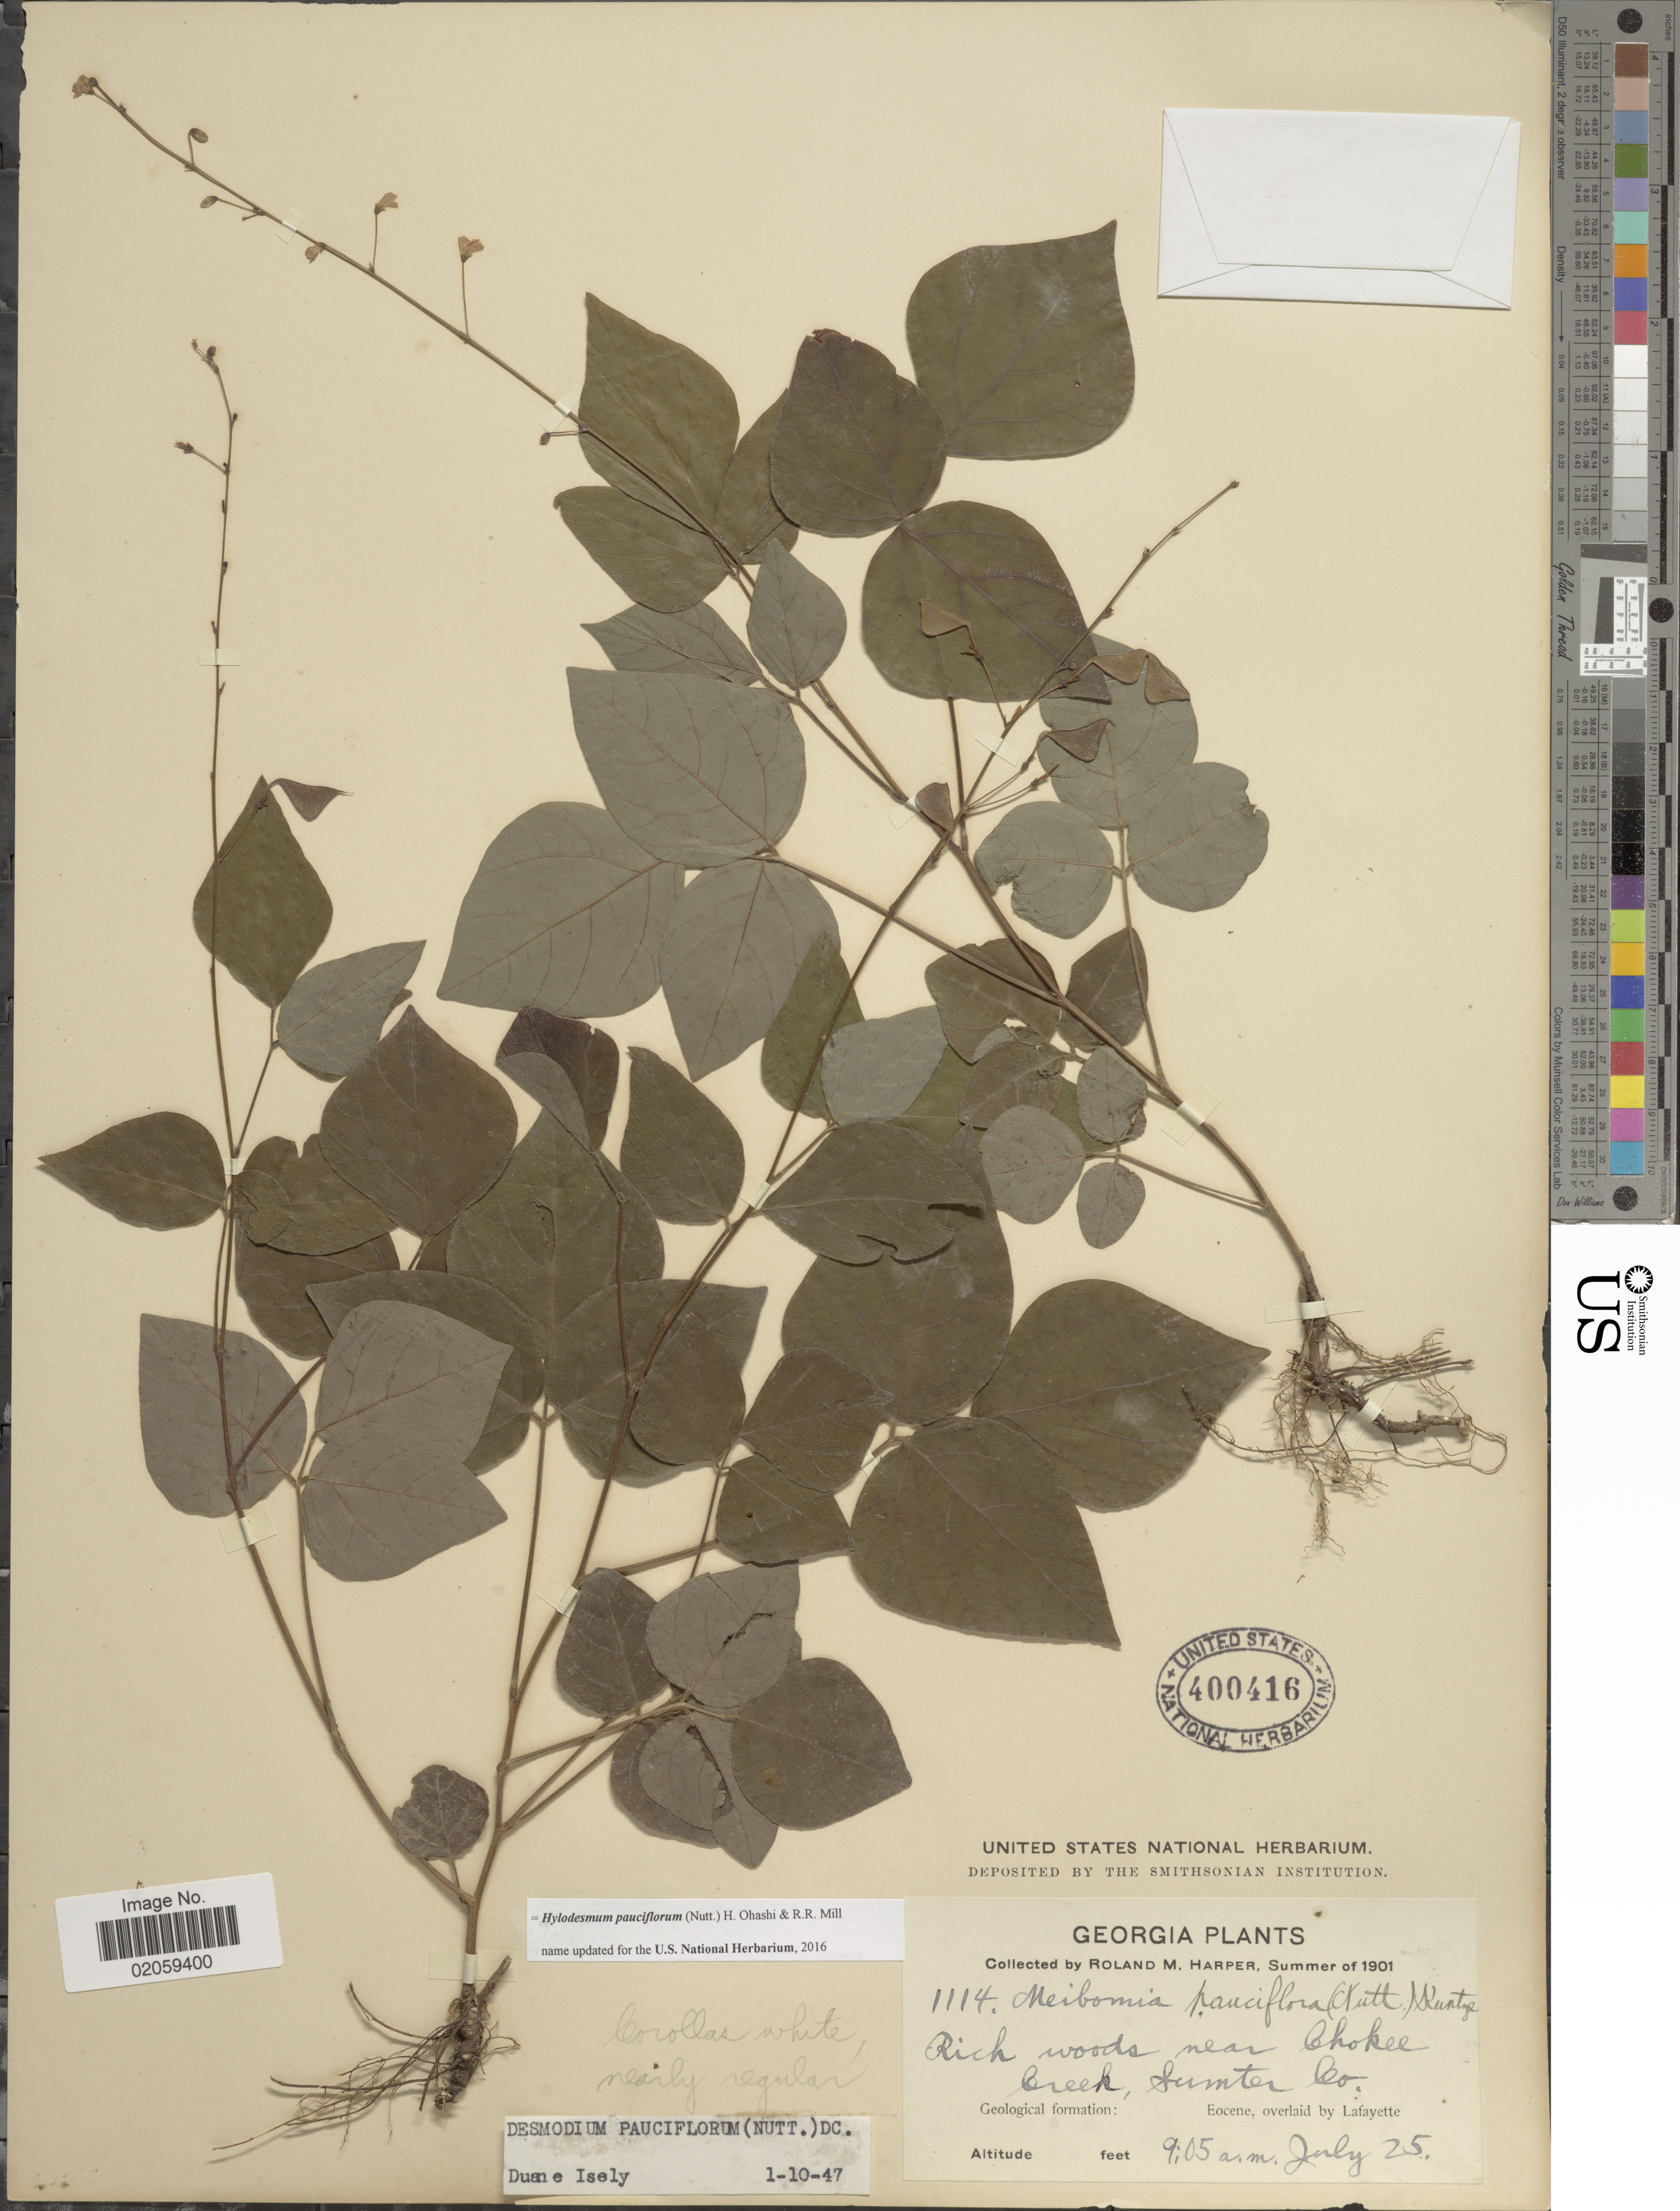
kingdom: Plantae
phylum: Tracheophyta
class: Magnoliopsida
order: Fabales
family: Fabaceae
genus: Hylodesmum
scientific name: Hylodesmum pauciflorum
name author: (Nutt.) H. Ohashi & R.R. Mill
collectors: R. M. Harper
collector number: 1114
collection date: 1901-07-25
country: United States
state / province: Georgia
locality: Near Chokee Creek, Sumter Co.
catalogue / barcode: US 400416